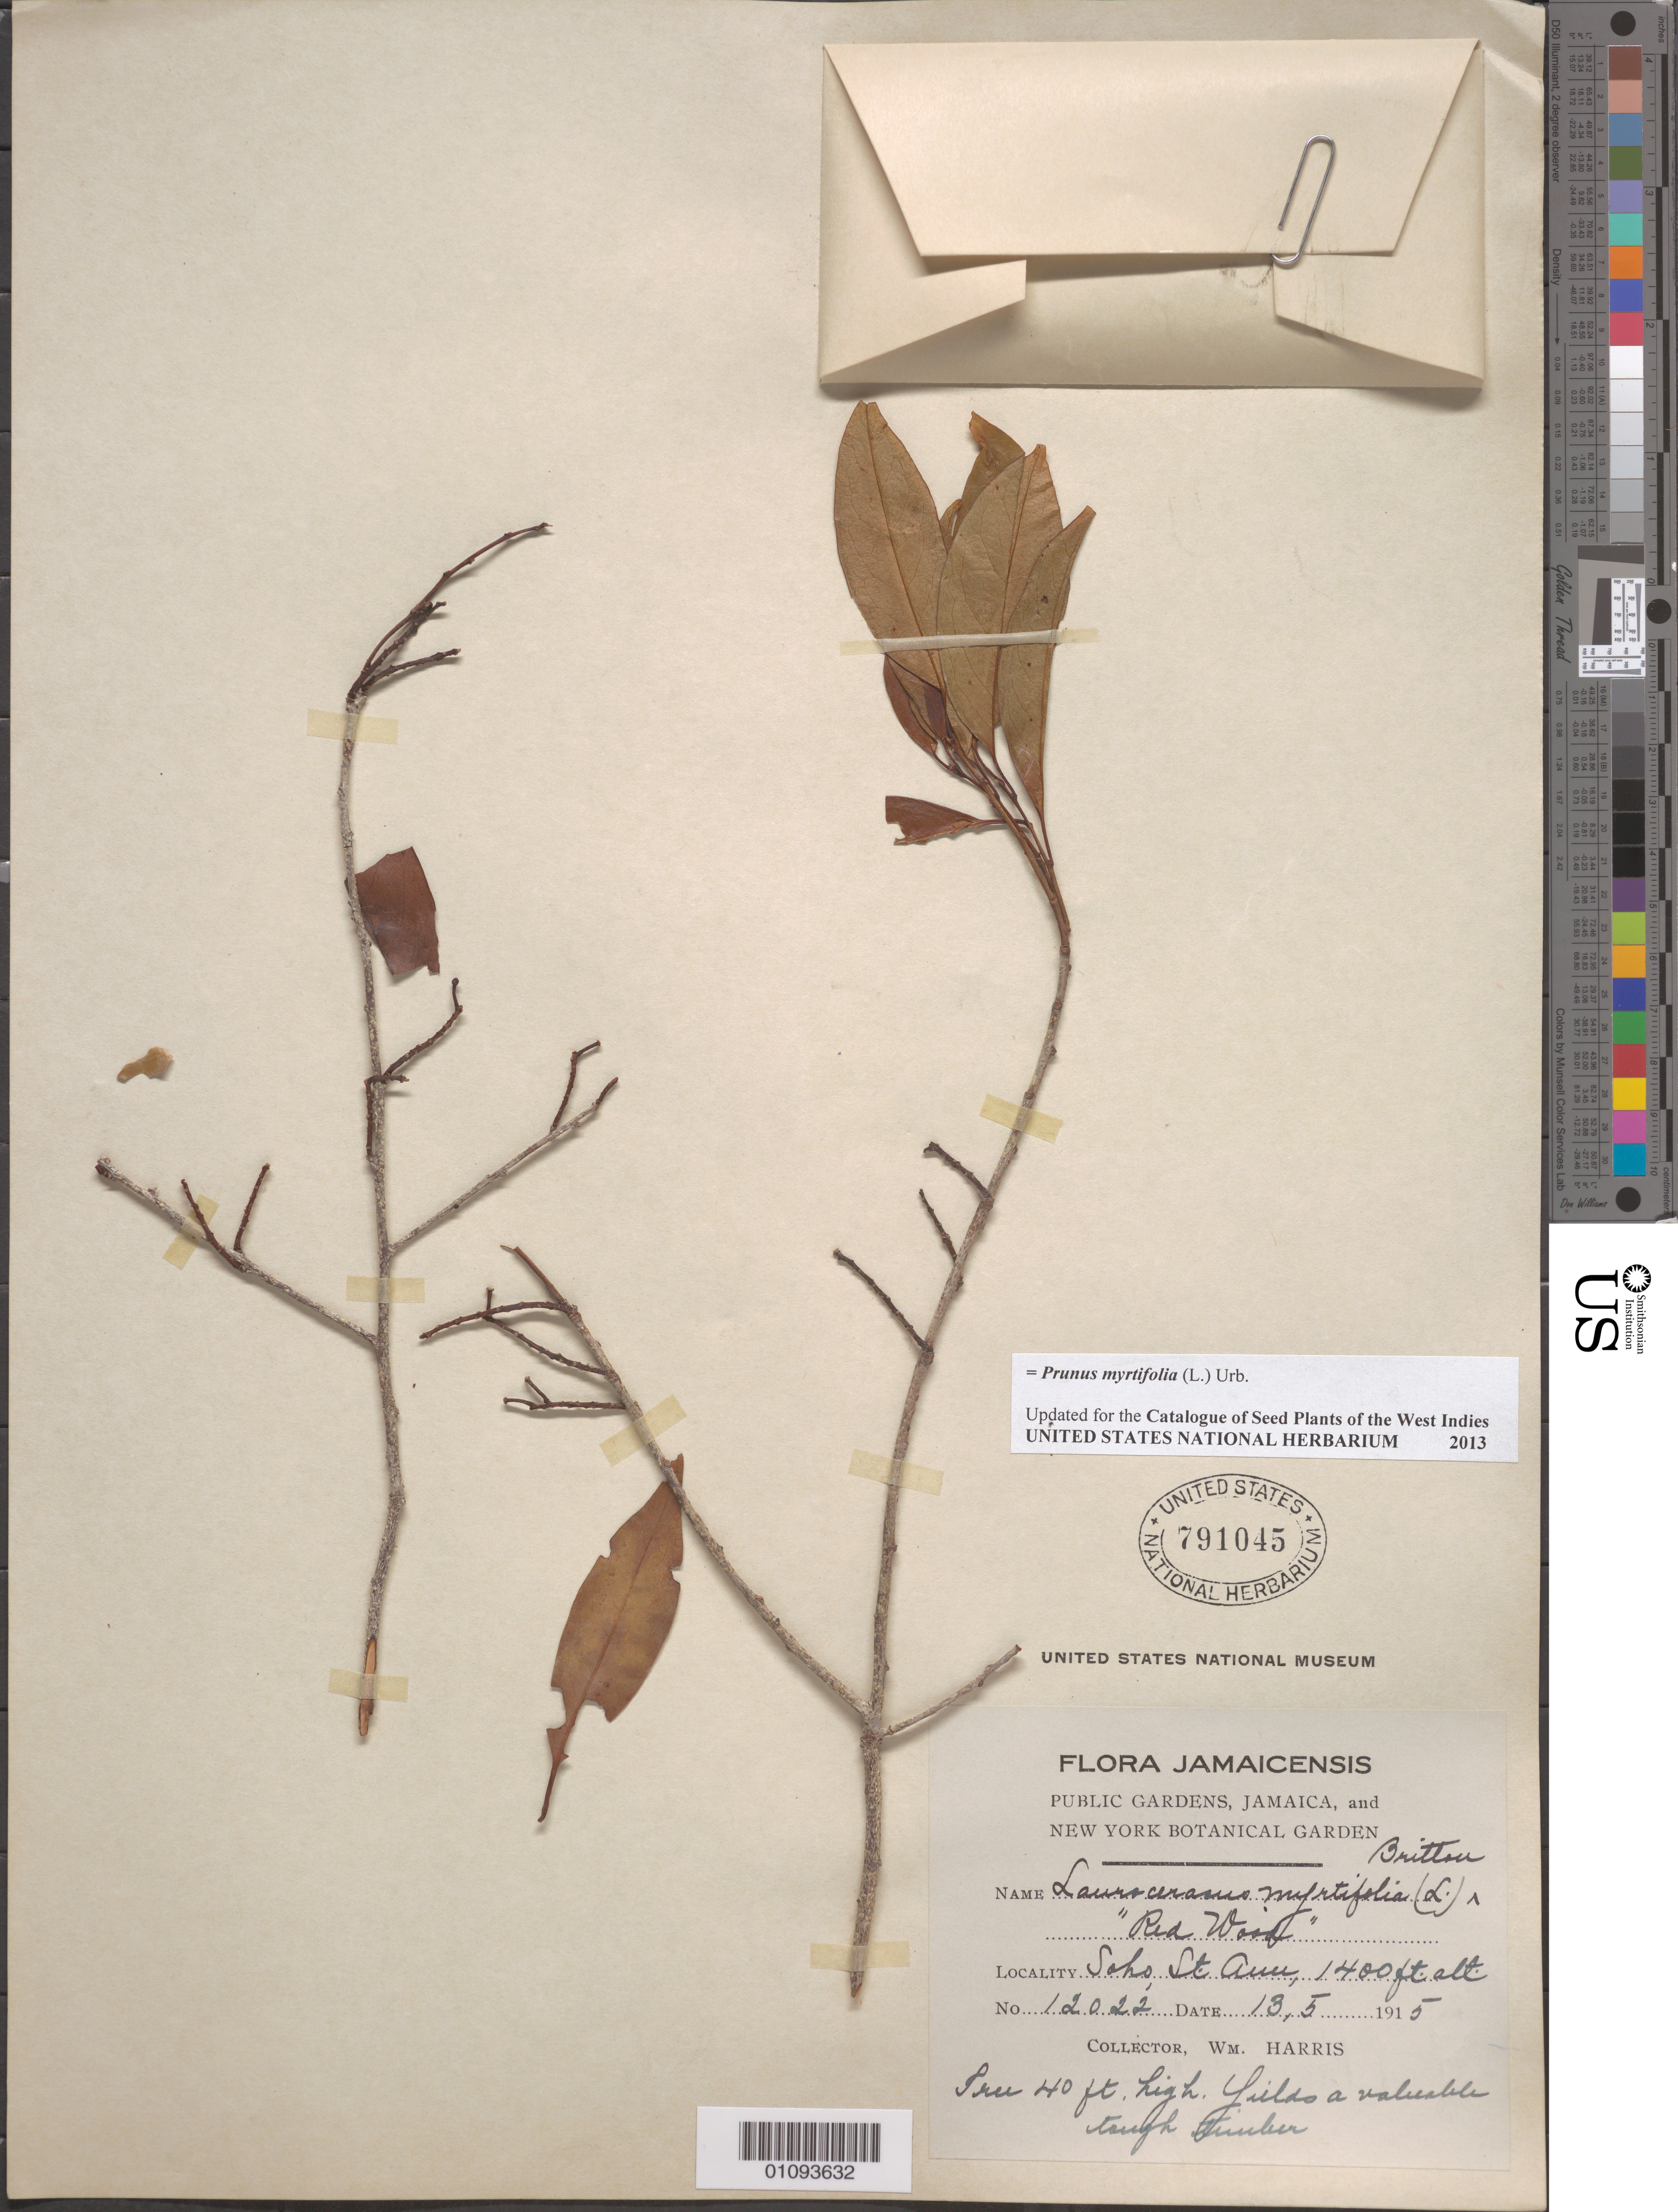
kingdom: Plantae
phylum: Tracheophyta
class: Magnoliopsida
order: Rosales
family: Rosaceae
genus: Prunus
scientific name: Prunus myrtifolia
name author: (L.) Urb.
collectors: W. Harris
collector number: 12022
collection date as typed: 13 May 1915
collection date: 1915-05-13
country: Jamaica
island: Jamaica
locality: Soho, St.Ann.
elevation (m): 427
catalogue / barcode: US 791045